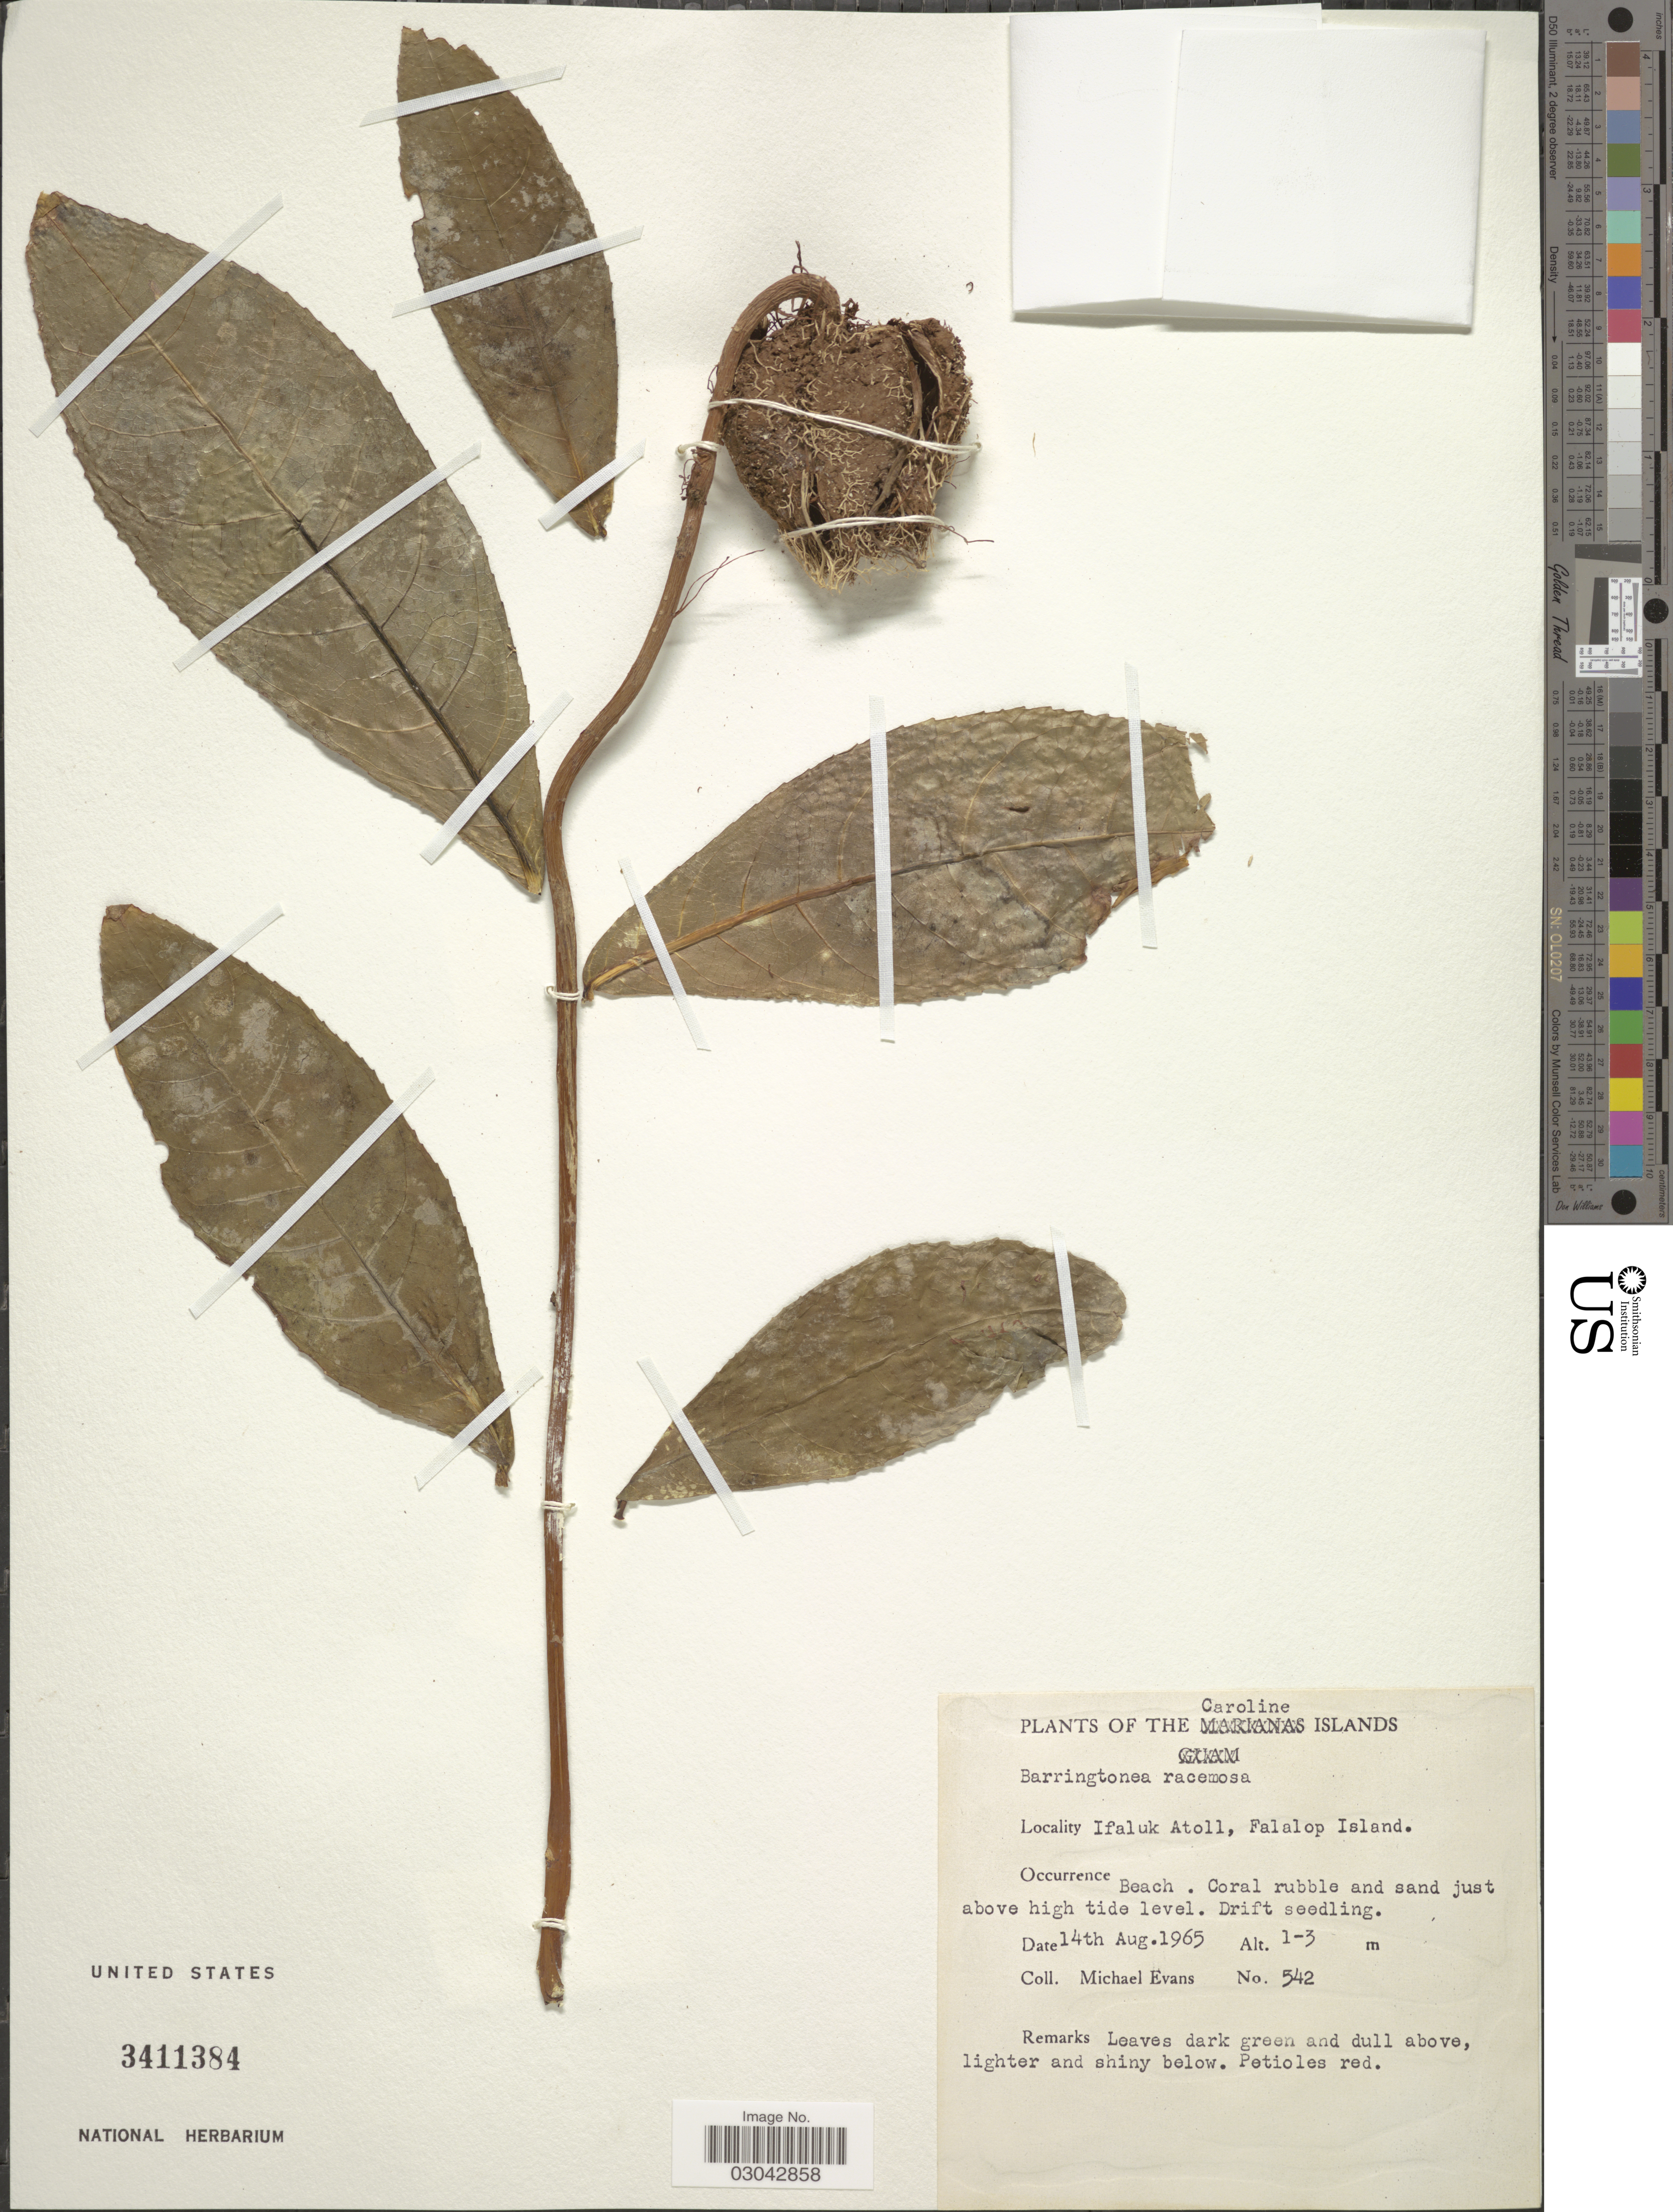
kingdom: Plantae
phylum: Tracheophyta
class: Magnoliopsida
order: Ericales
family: Lecythidaceae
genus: Barringtonia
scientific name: Barringtonia racemosa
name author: (L.) Spreng.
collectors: M. Evans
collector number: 542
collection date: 1965-08-14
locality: The Caroline Islands, Ifaluk Atoll, Falalop Island.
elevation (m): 1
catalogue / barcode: US 3411384